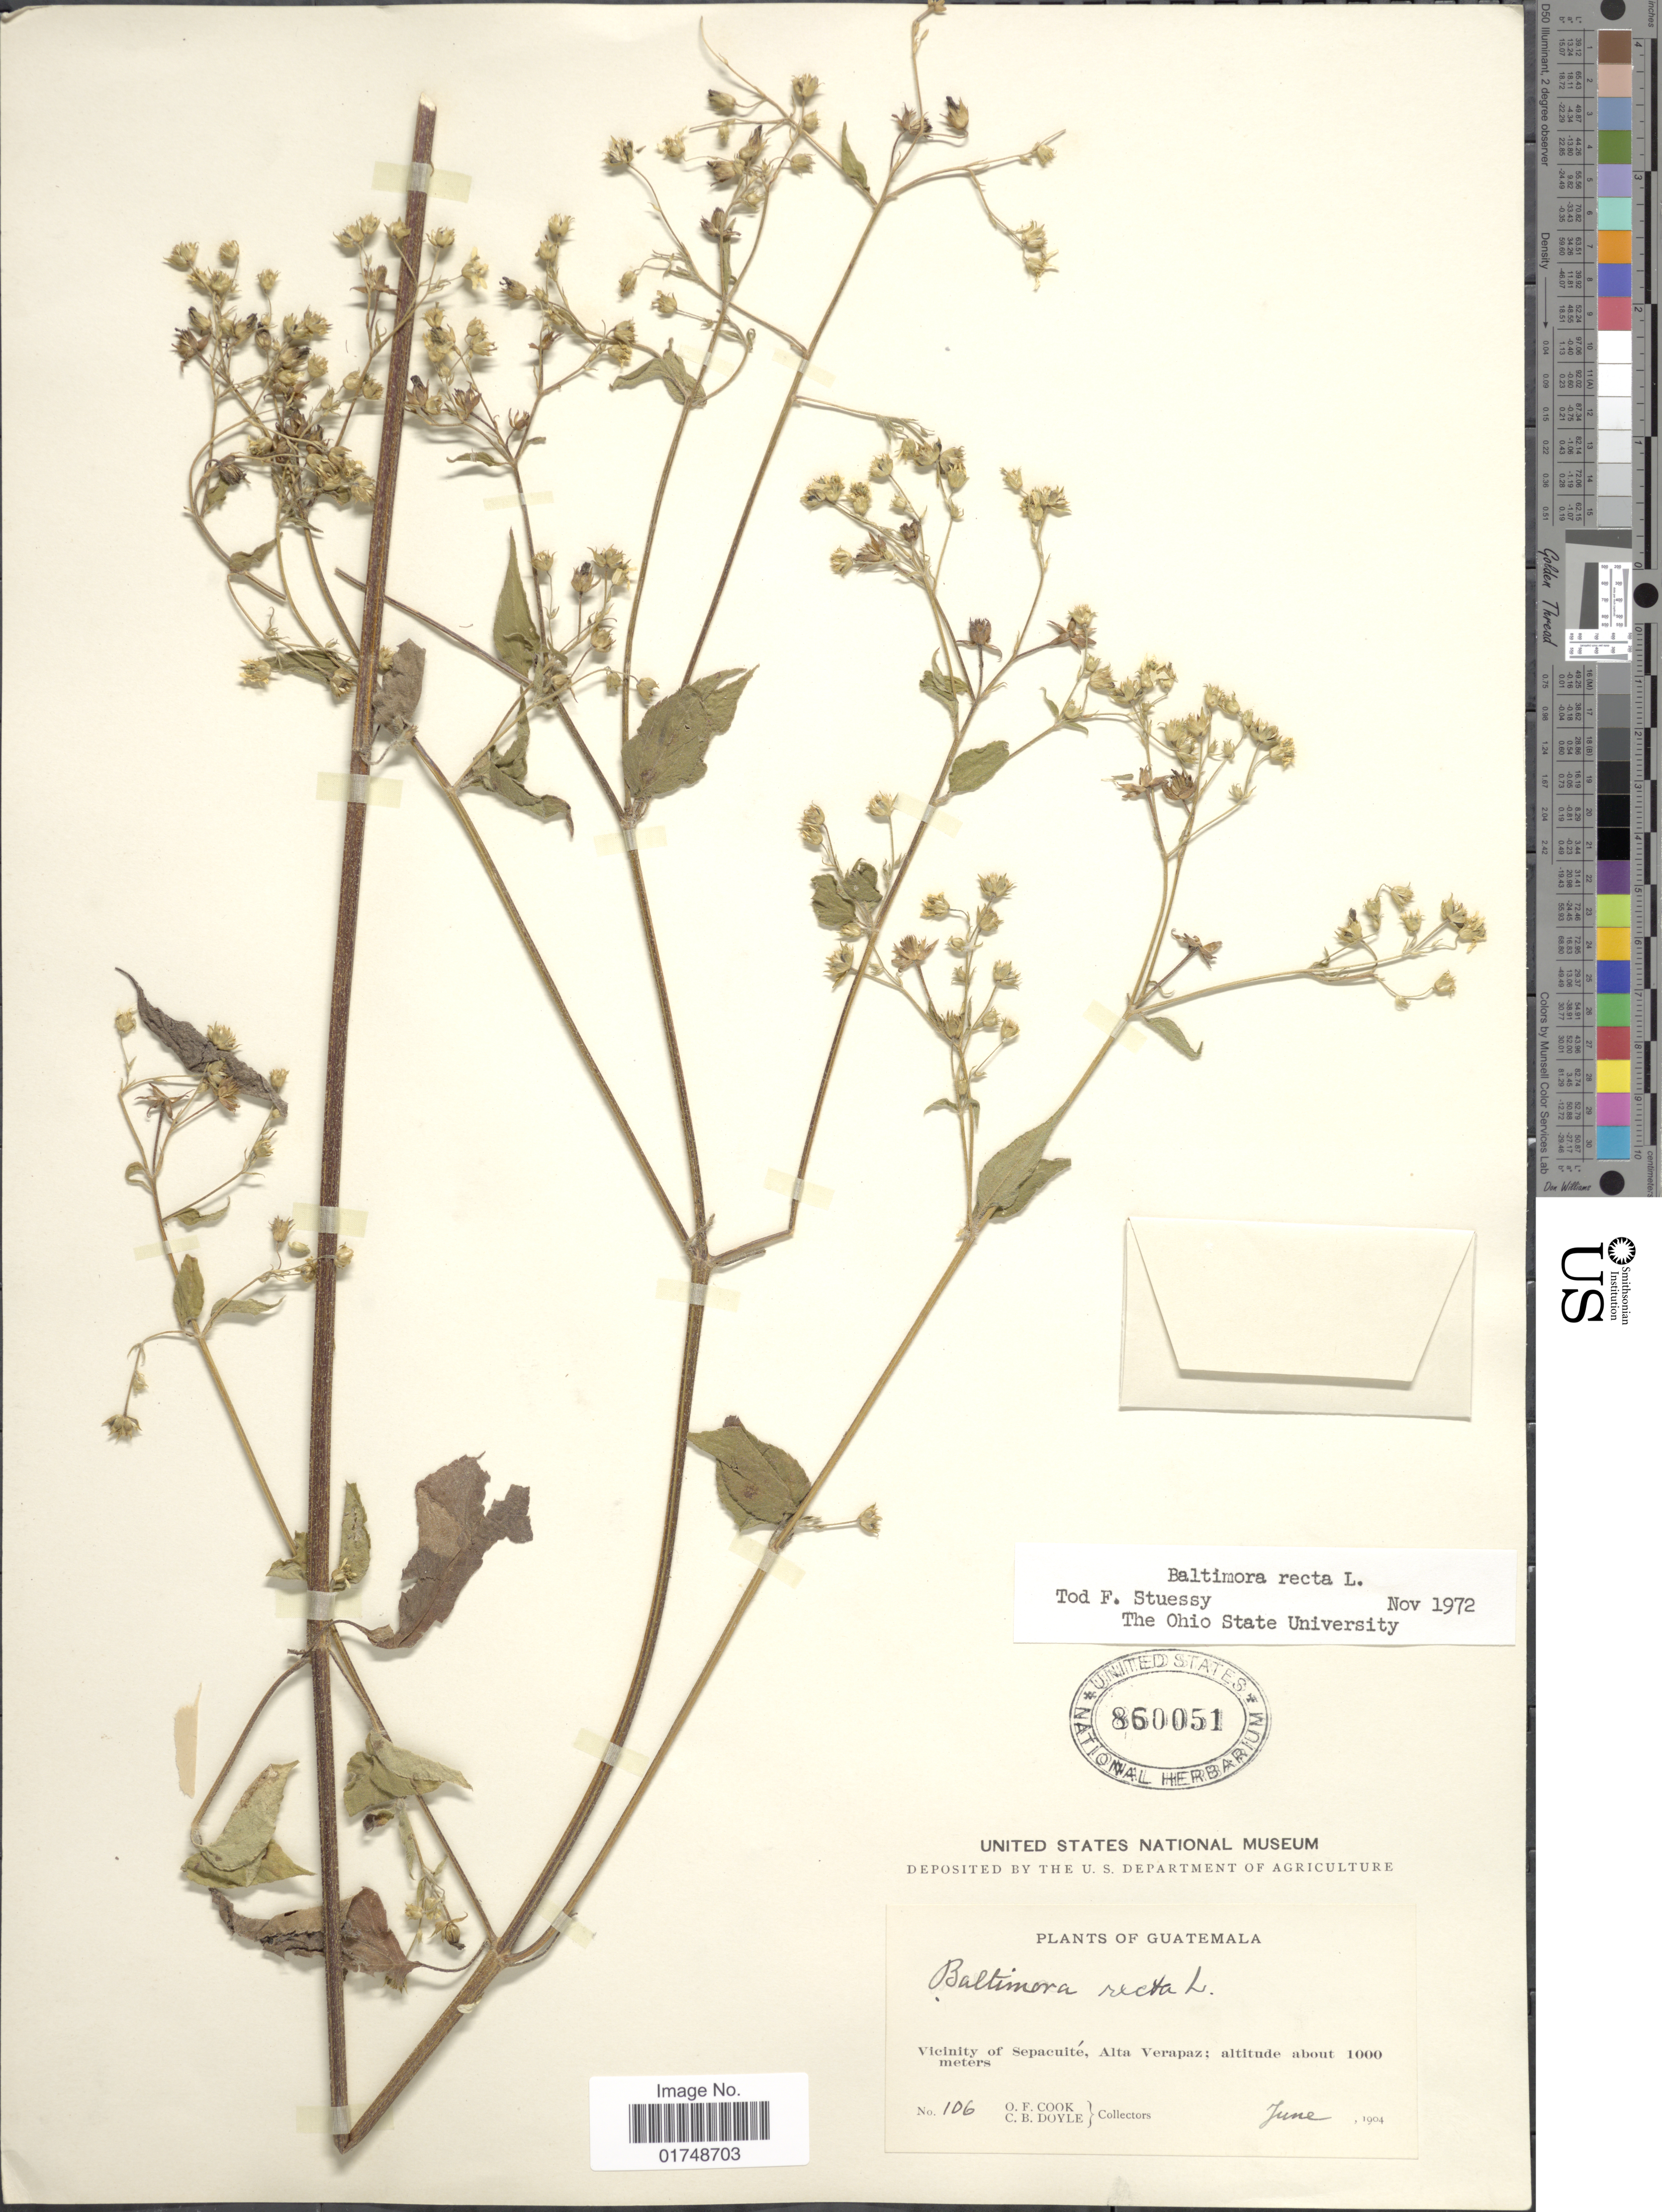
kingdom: Plantae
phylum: Tracheophyta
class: Magnoliopsida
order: Asterales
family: Asteraceae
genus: Baltimora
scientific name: Baltimora recta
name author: L.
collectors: O. F. Cook & C. Doyle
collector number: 106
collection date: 1904-06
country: Guatemala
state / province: Alta Verapaz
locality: Vicinity of Sepacuite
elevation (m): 1000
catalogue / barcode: US 860051